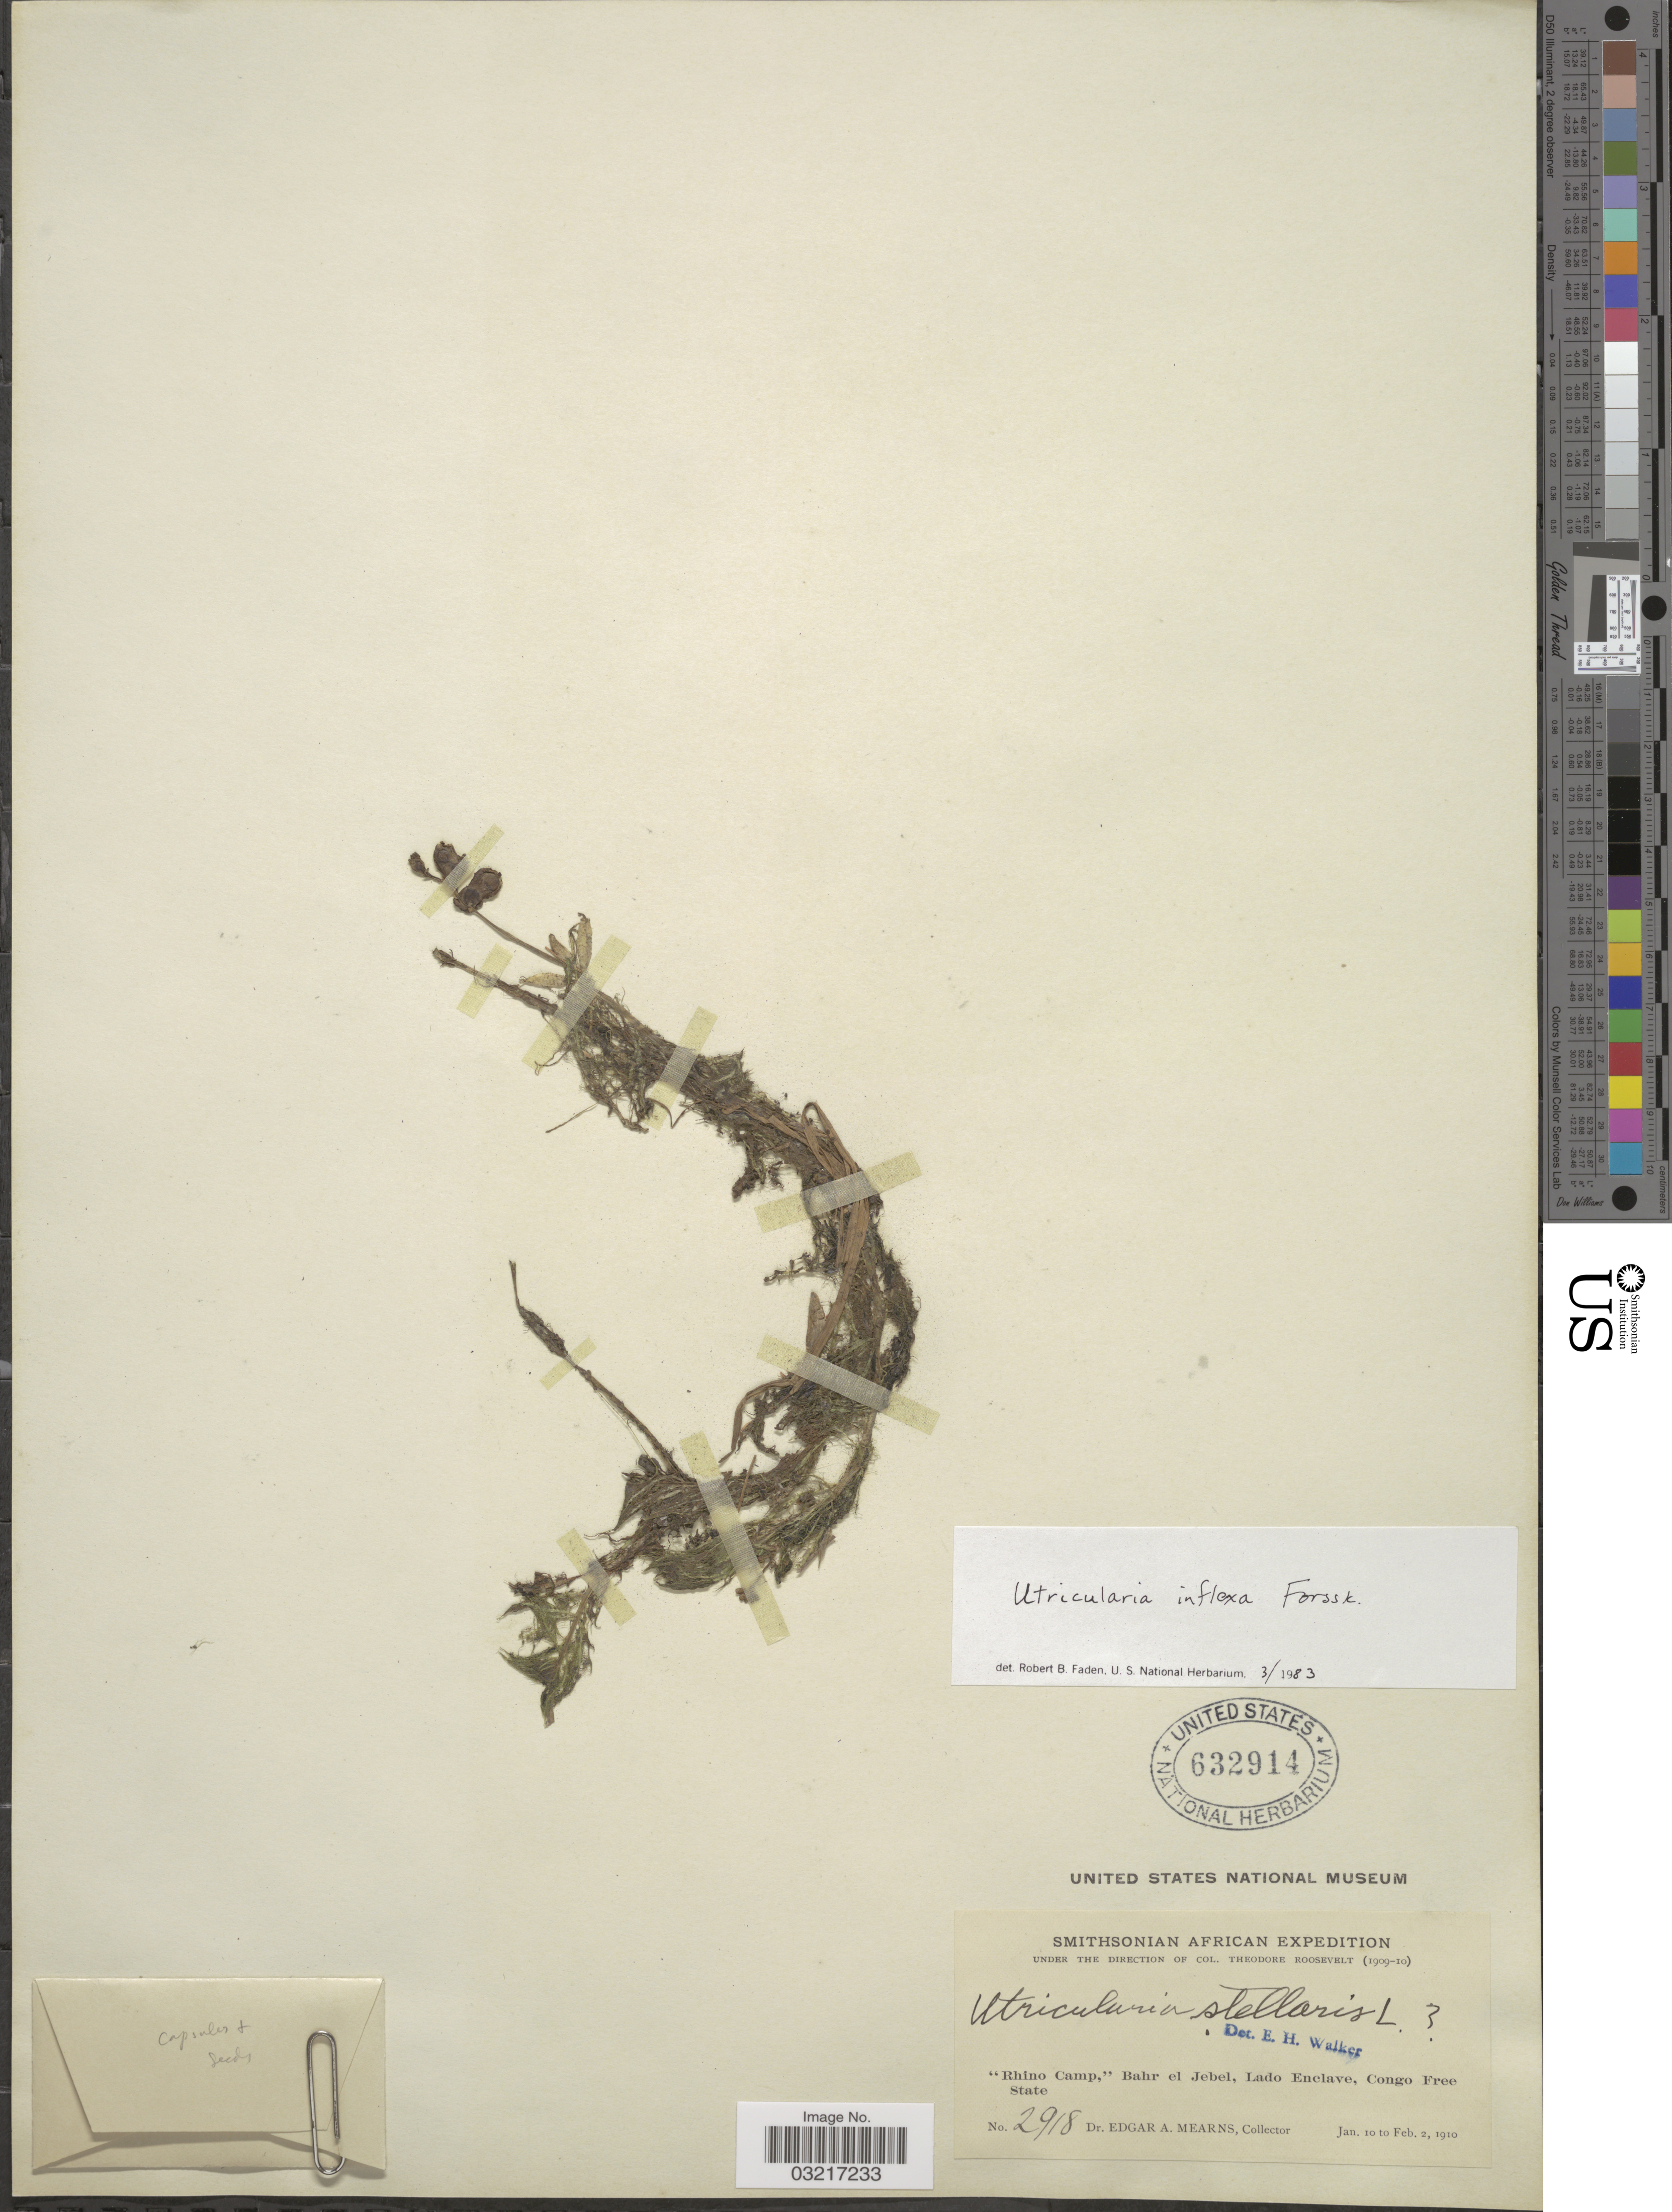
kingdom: Plantae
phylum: Tracheophyta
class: Magnoliopsida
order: Lamiales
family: Lentibulariaceae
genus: Utricularia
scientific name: Utricularia inflexa var. inflexa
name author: Forssk.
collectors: E. A. Mearns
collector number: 2918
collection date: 1910-01-10/1910-02-02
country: Congo, Democratic Republic of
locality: Rhino Camp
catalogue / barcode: US 632914